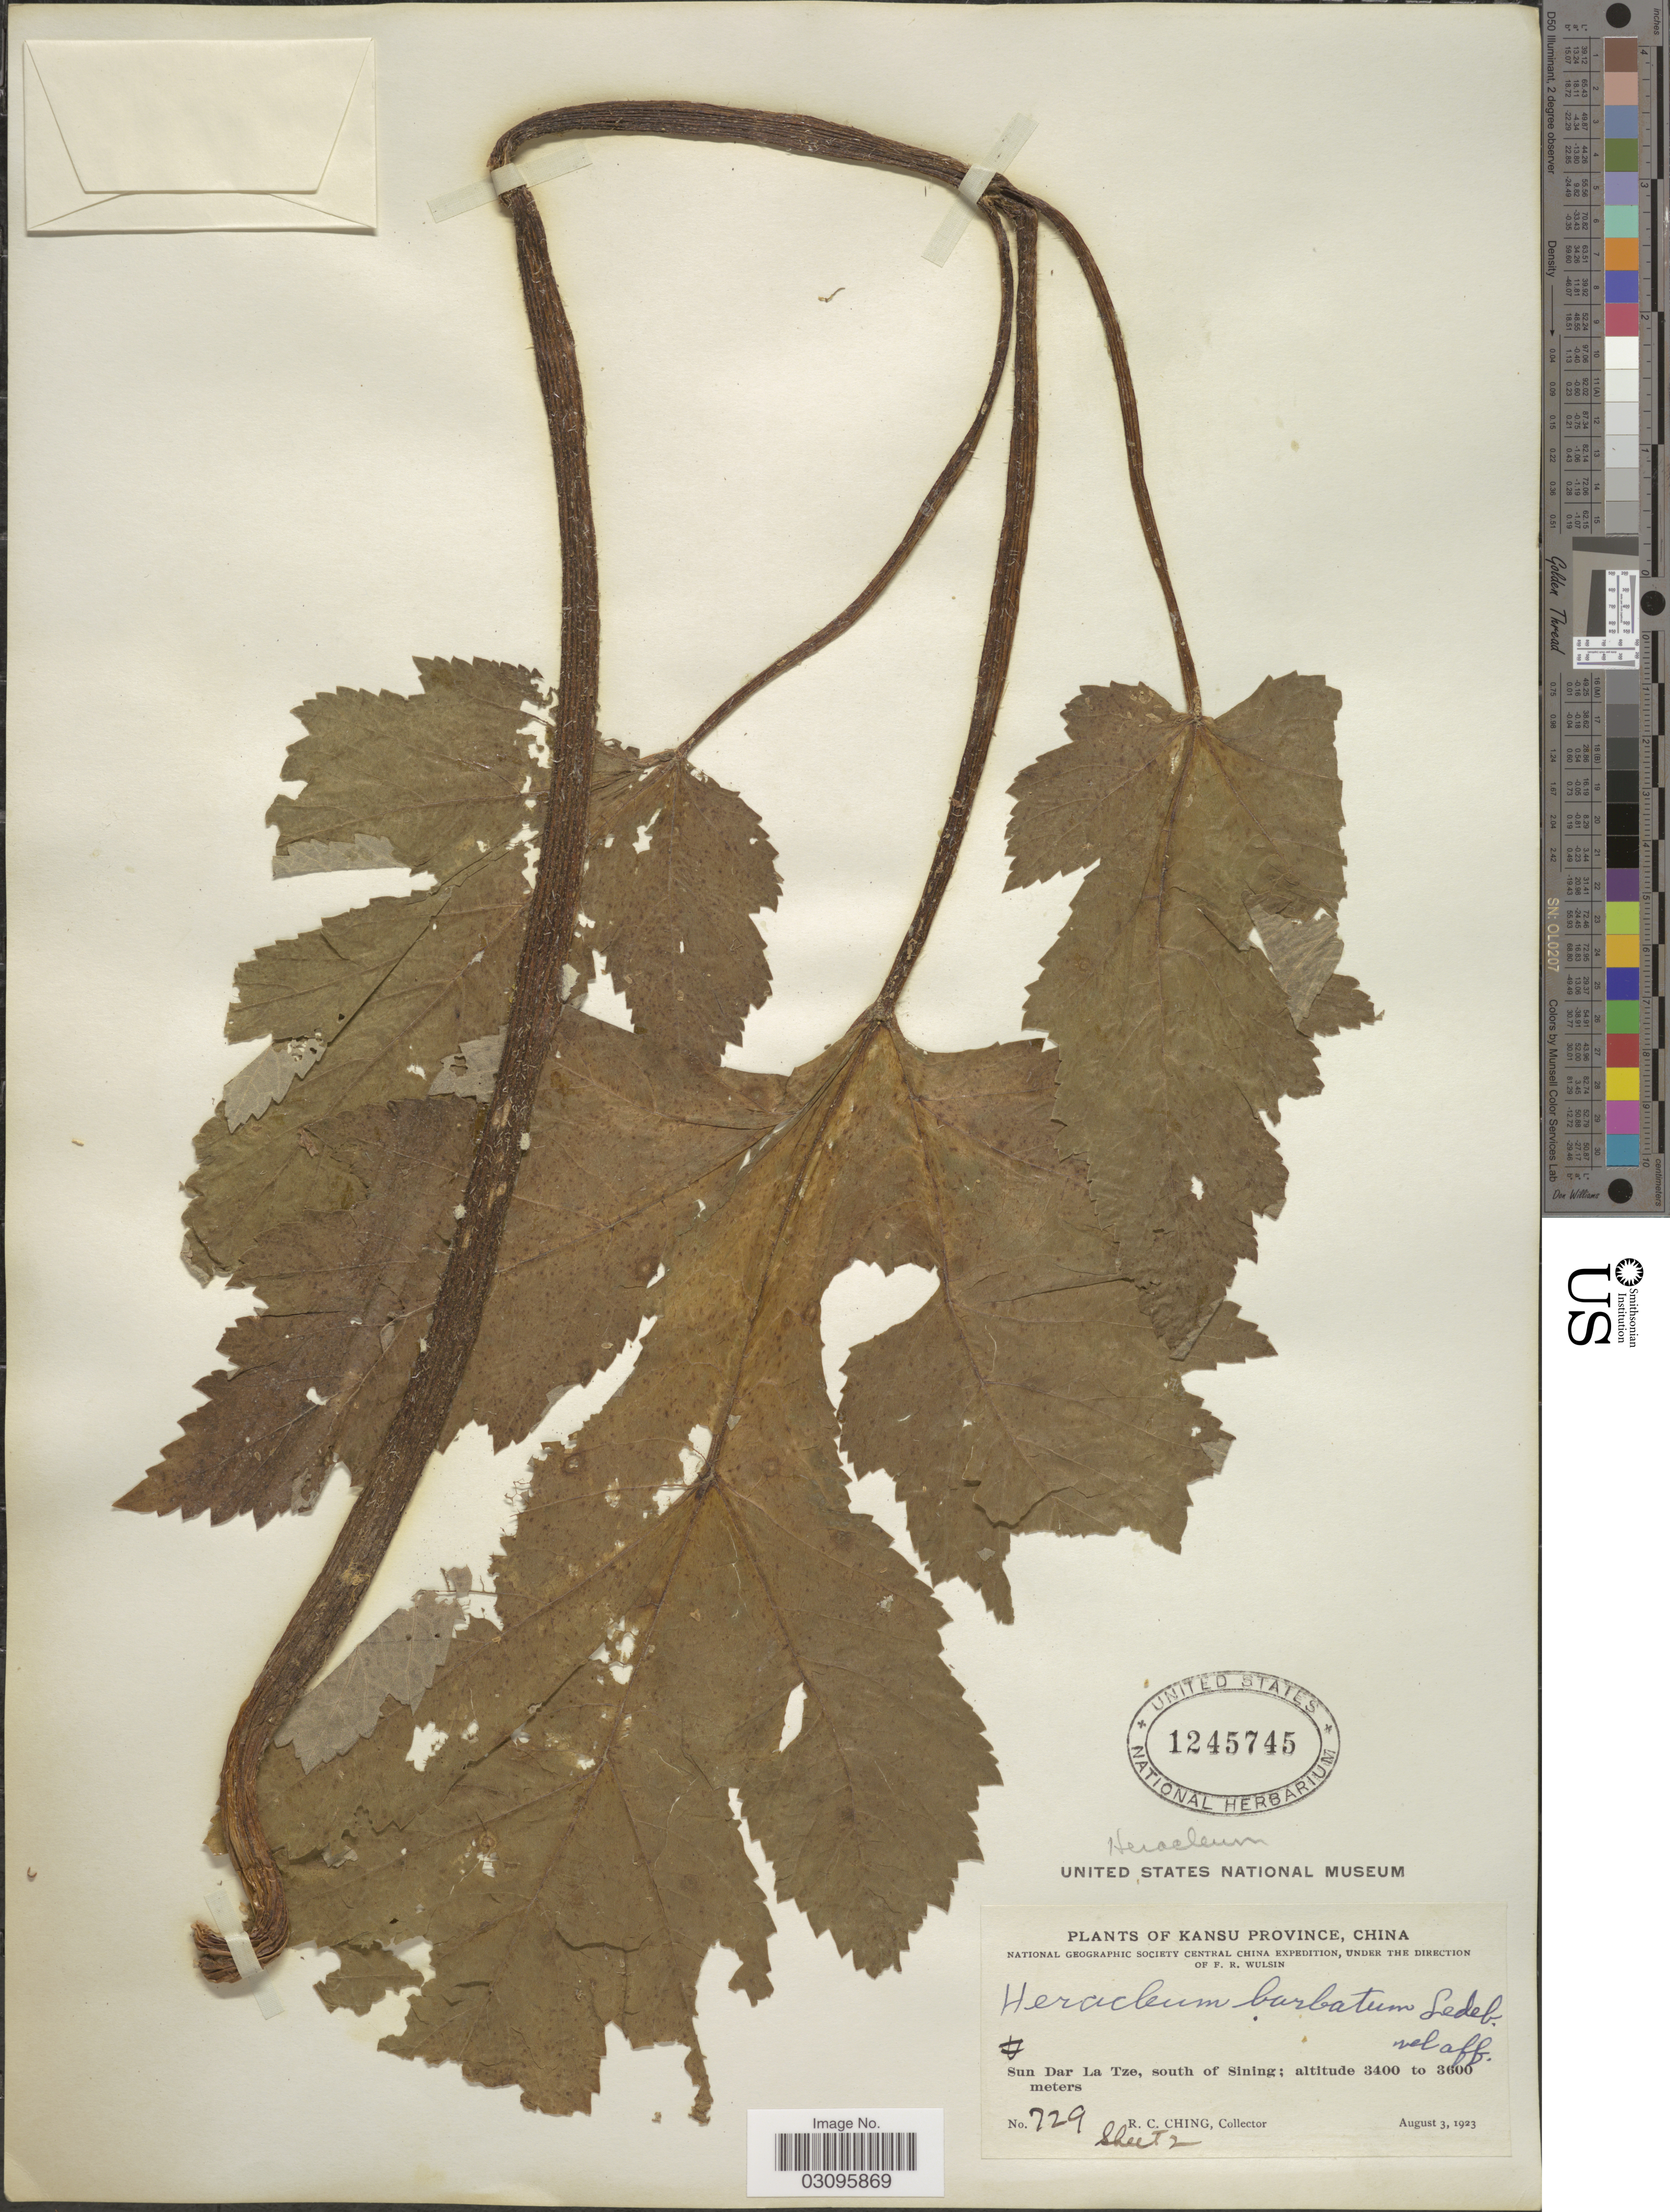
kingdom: Plantae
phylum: Tracheophyta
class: Magnoliopsida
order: Apiales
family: Apiaceae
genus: Heracleum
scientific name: Heracleum barbatum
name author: Ledeb.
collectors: R. C. Ching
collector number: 729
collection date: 1923-08-03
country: China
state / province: Gansu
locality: Kansu Province. Sun Dar La Tze, south of Sining.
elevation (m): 3400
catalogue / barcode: US 1245745